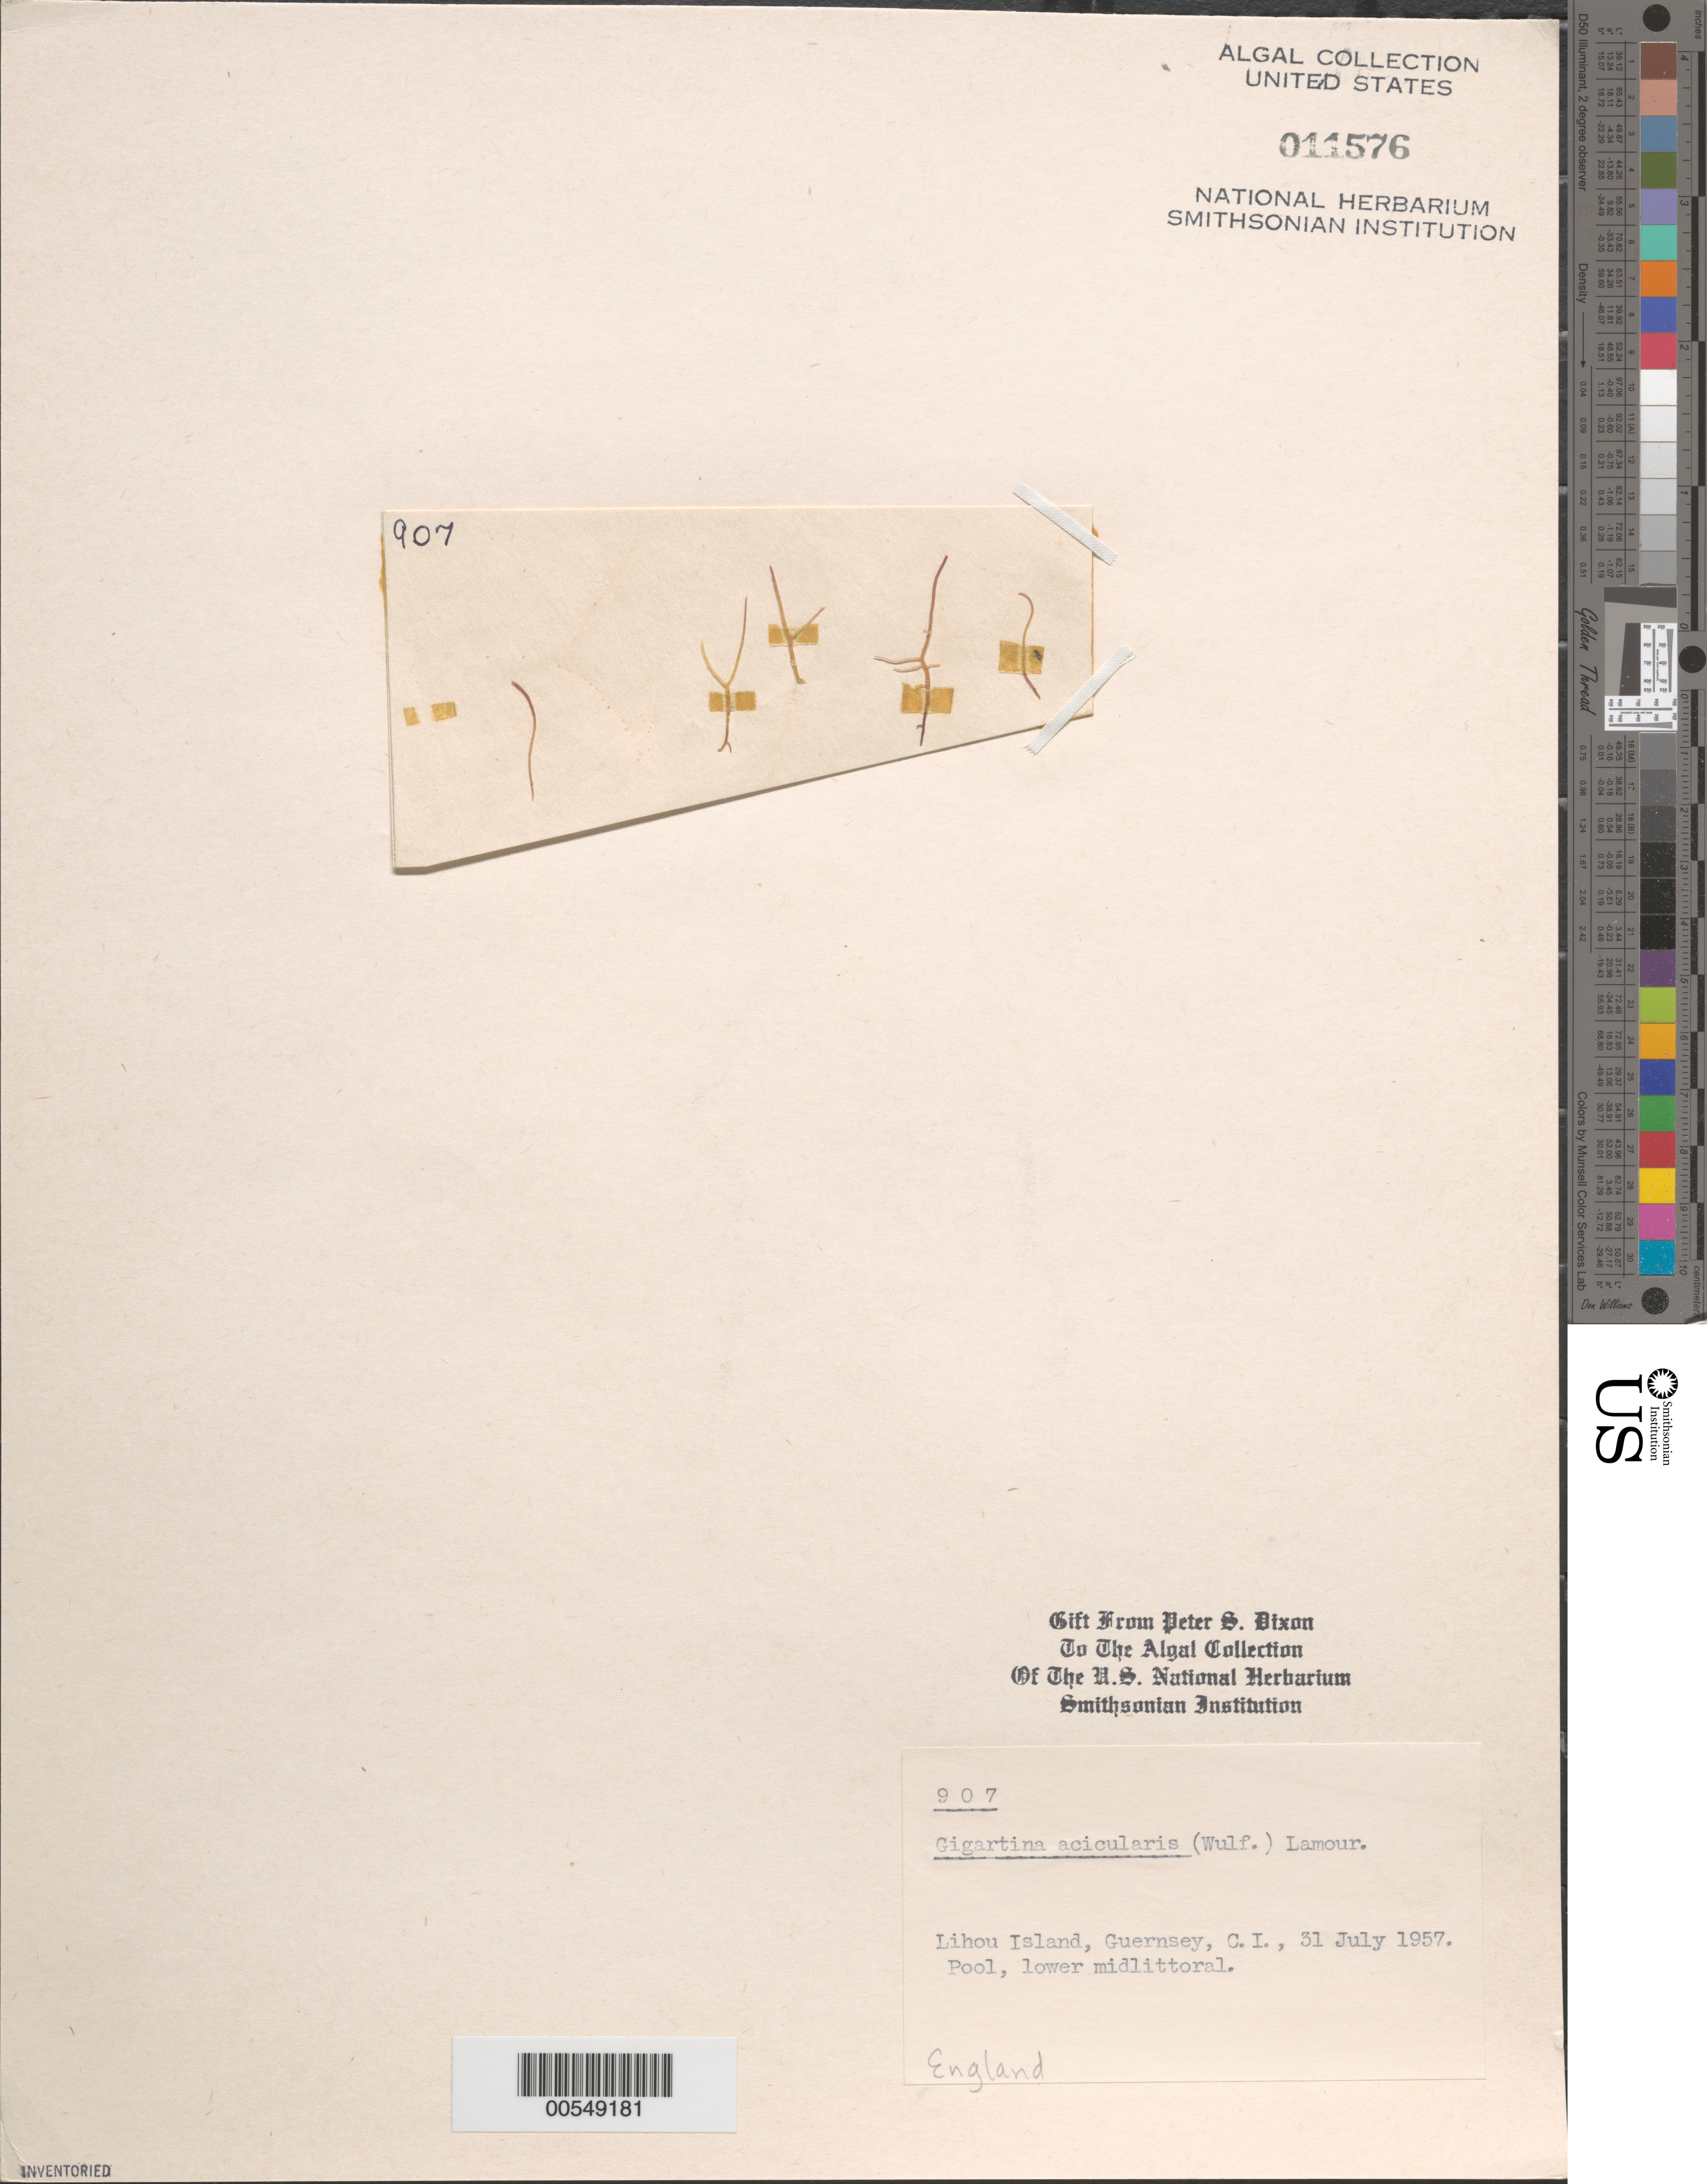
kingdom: Plantae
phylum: Rhodophyta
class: Florideophyceae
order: Gigartinales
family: Gigartinaceae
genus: Chondracanthus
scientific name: Chondracanthus acicularis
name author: (Roth) Fredericq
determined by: Algae name updating Project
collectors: P. S. Dixon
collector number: PSD 907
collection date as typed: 31 Jul 1957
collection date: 1957-07-31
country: United Kingdom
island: Guernsey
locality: Channel Islands. Bailiwick of Guernsey. Lihou.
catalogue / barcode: US 11576